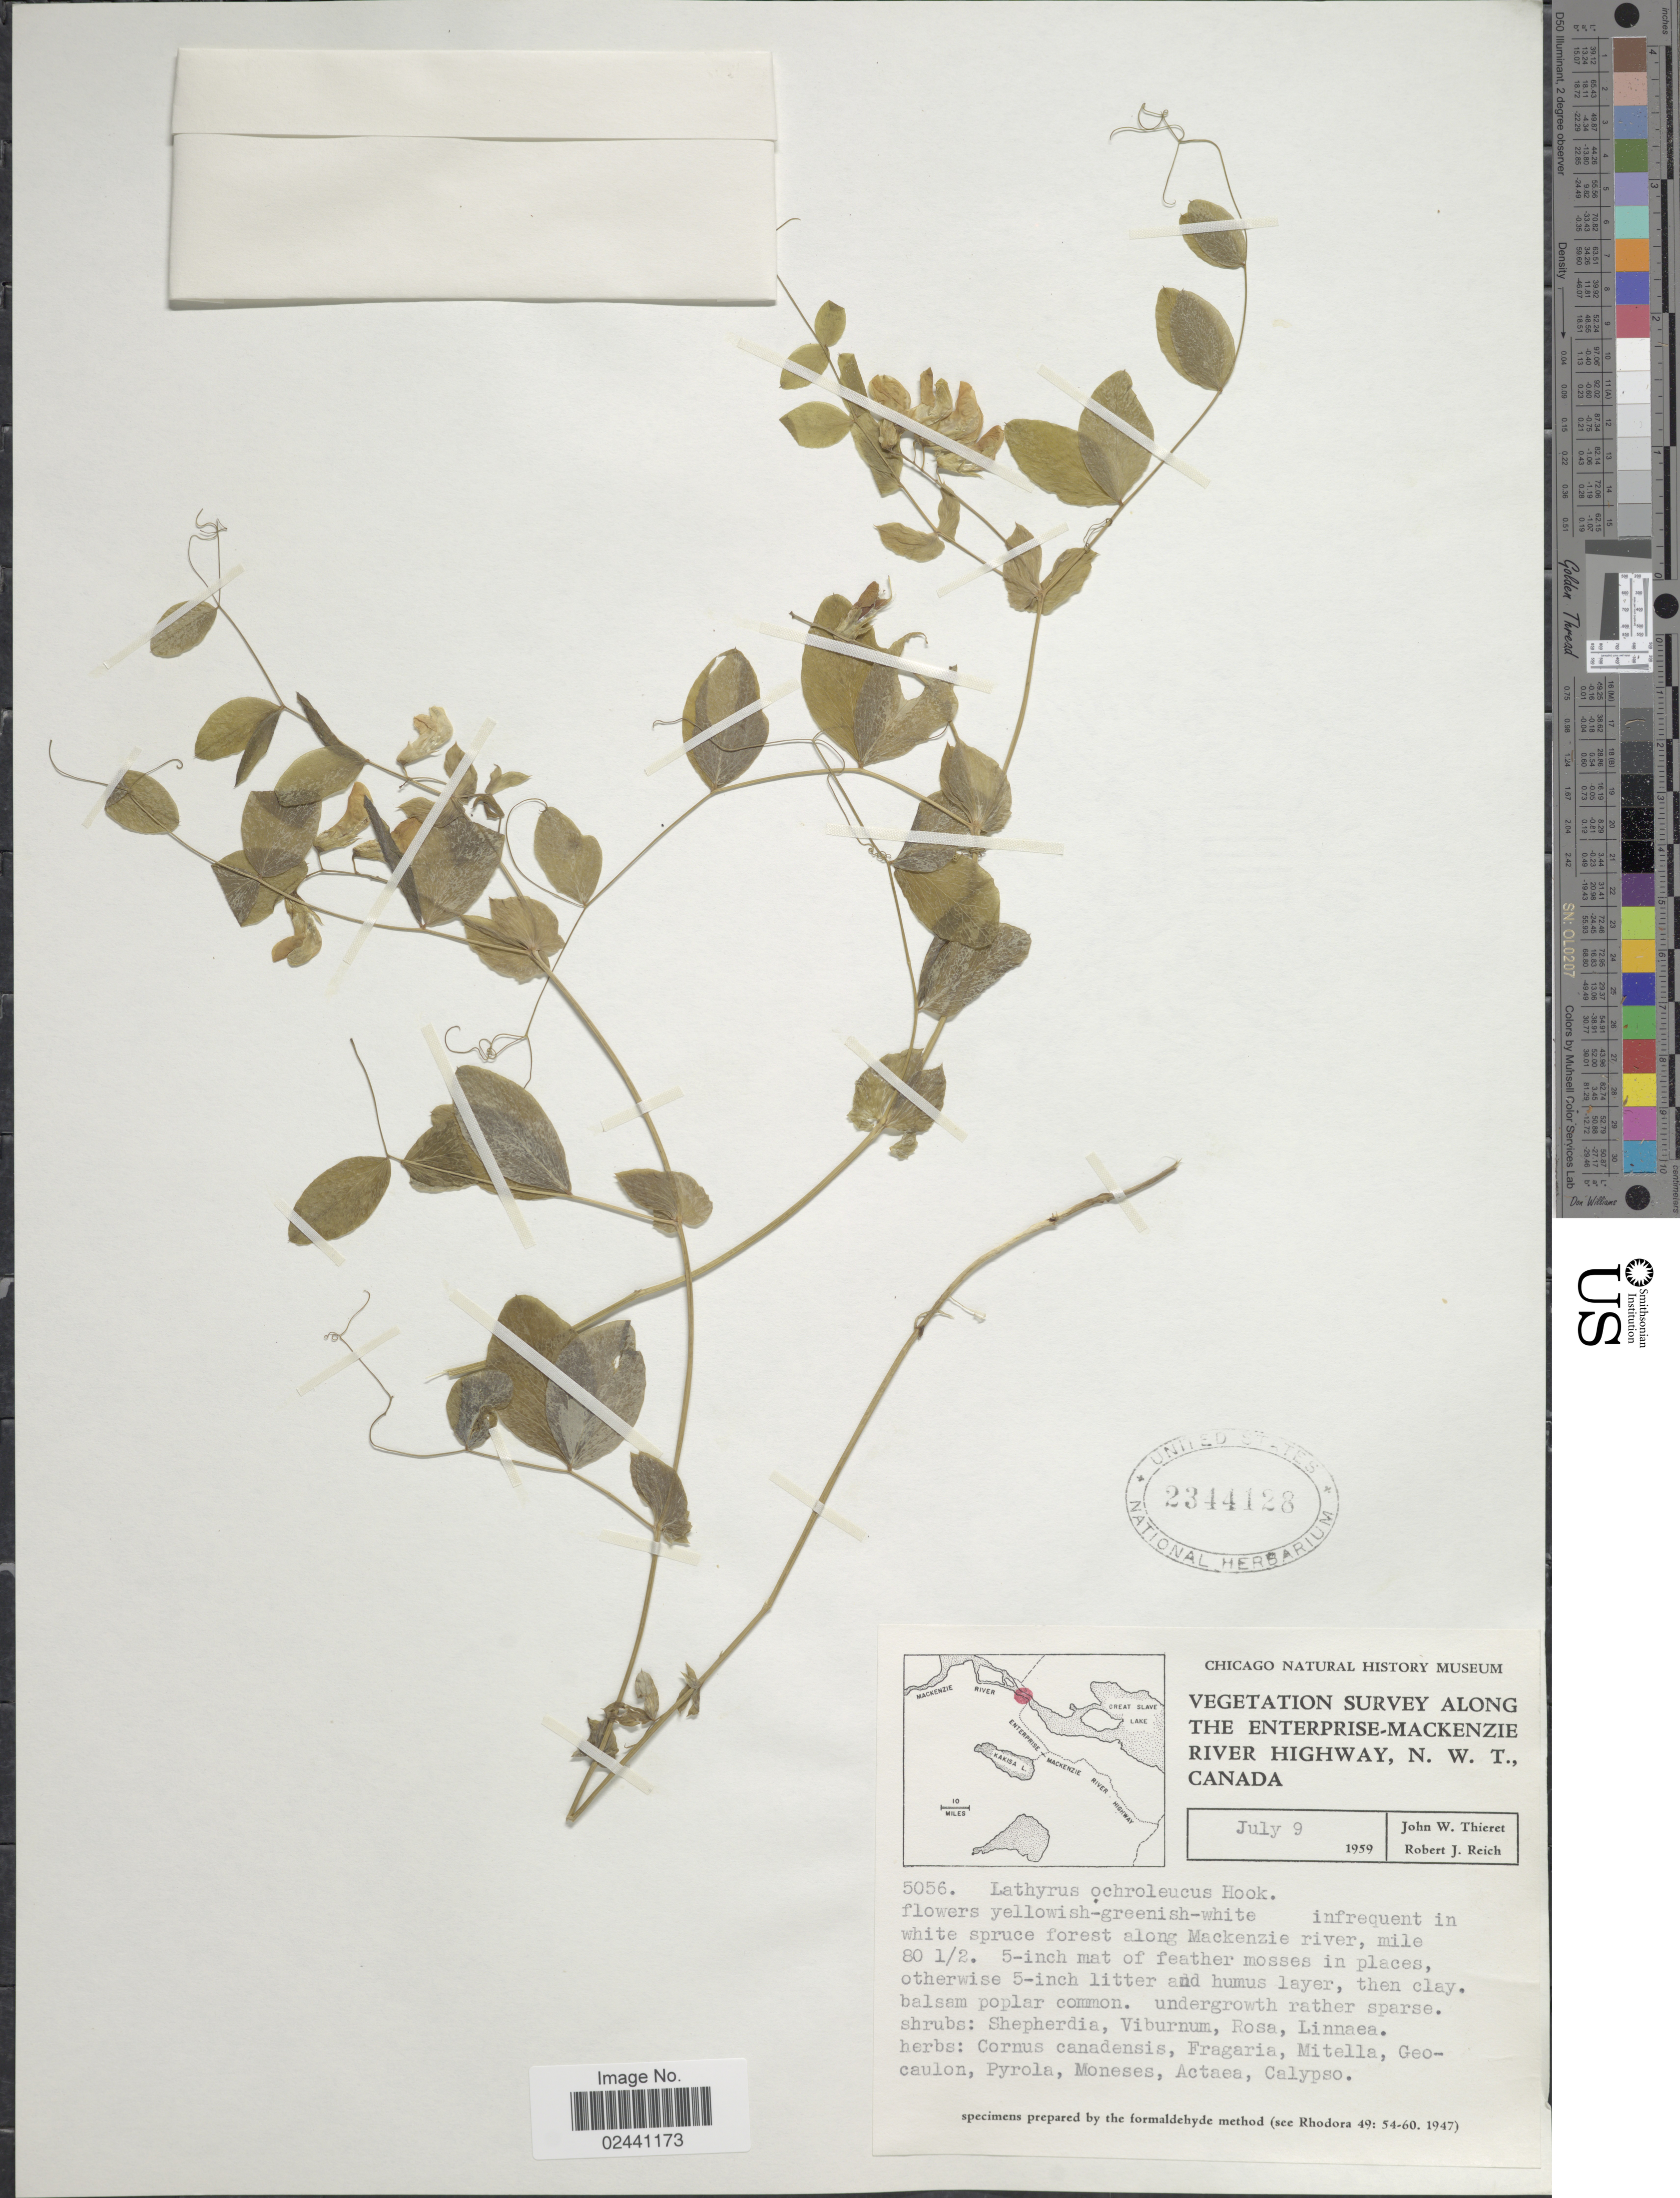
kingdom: Plantae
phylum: Tracheophyta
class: Magnoliopsida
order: Fabales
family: Fabaceae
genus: Lathyrus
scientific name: Lathyrus ochroleucus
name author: Hook.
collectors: J. W. Thieret & R. Reich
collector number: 5056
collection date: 1959-07-09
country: Canada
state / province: Northwest Territories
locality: Along the Enterprise-Mackenzie River Highway, infrequent in white spruce forest along Mackenzie river, mile 80 ½ .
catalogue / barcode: US 2344128